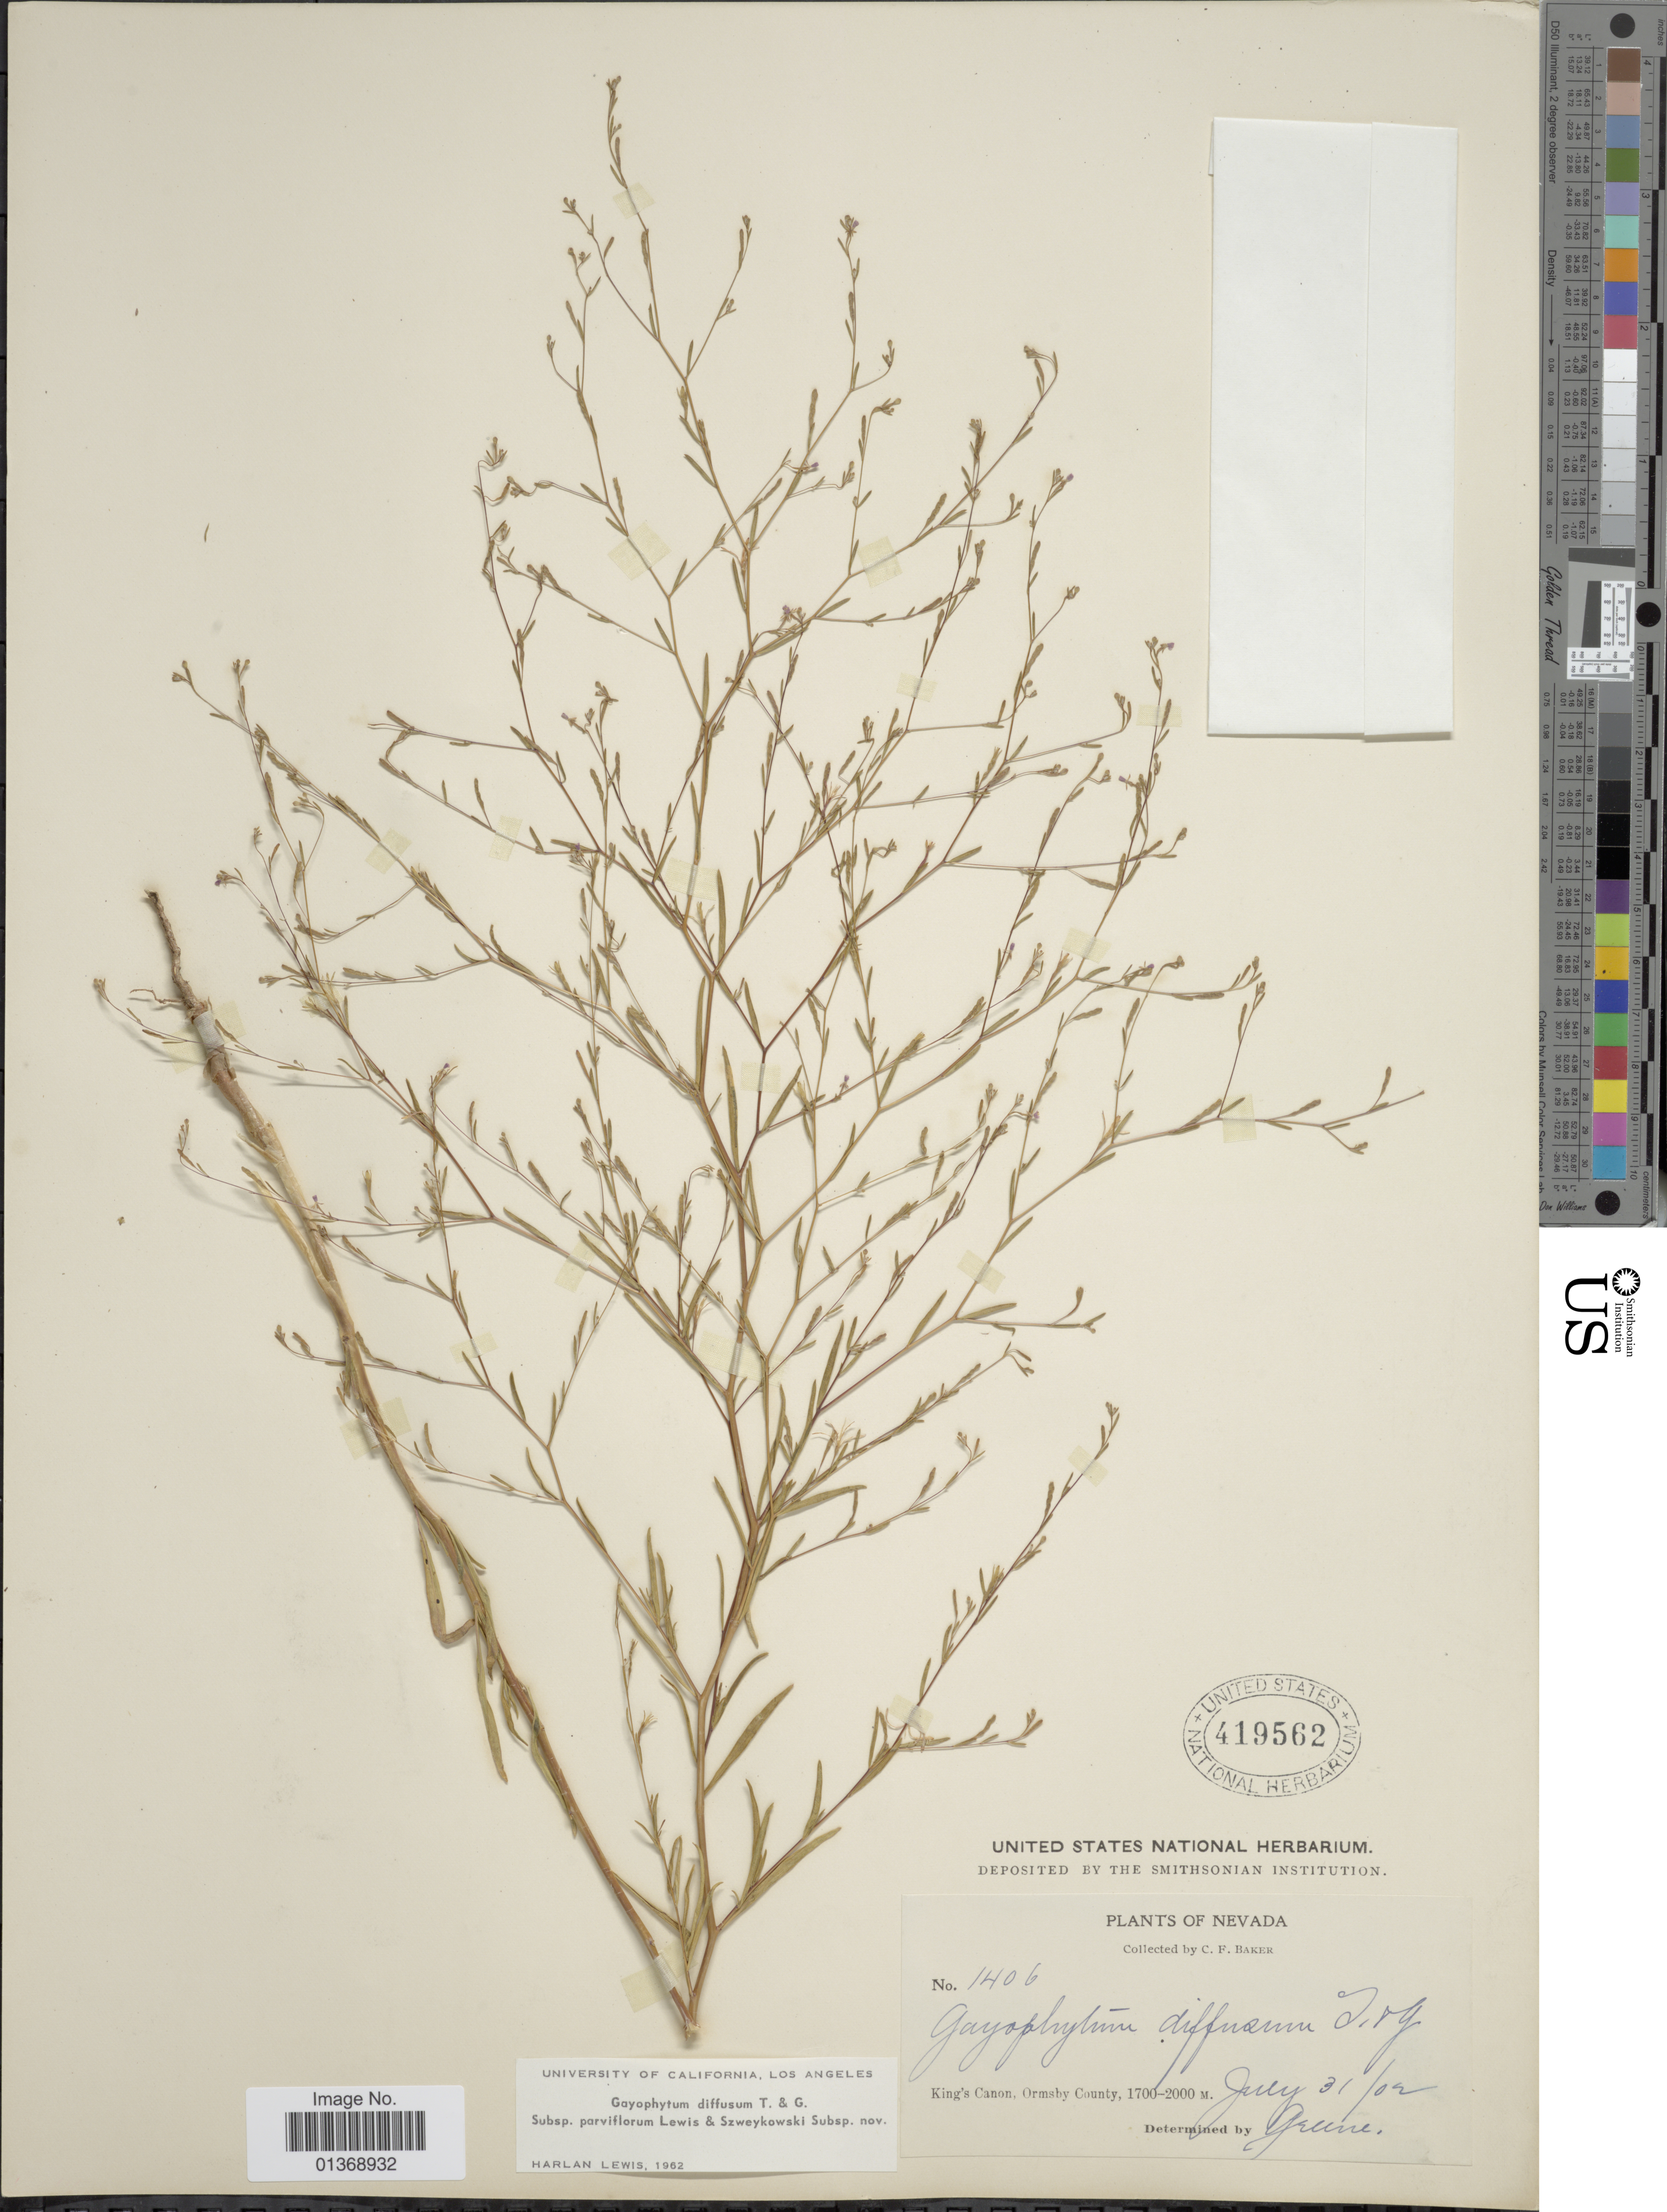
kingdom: Plantae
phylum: Tracheophyta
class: Magnoliopsida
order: Myrtales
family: Onagraceae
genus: Gayophytum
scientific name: Gayophytum diffusum subsp. parviflorum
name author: F. H. Lewis & Szweyk.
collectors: C. F. Baker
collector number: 1406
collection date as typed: Transcribed d/m/y: 31/7/2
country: United States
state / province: Nevada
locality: King's Canon, Ormsby County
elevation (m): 1700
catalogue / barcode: US 419562